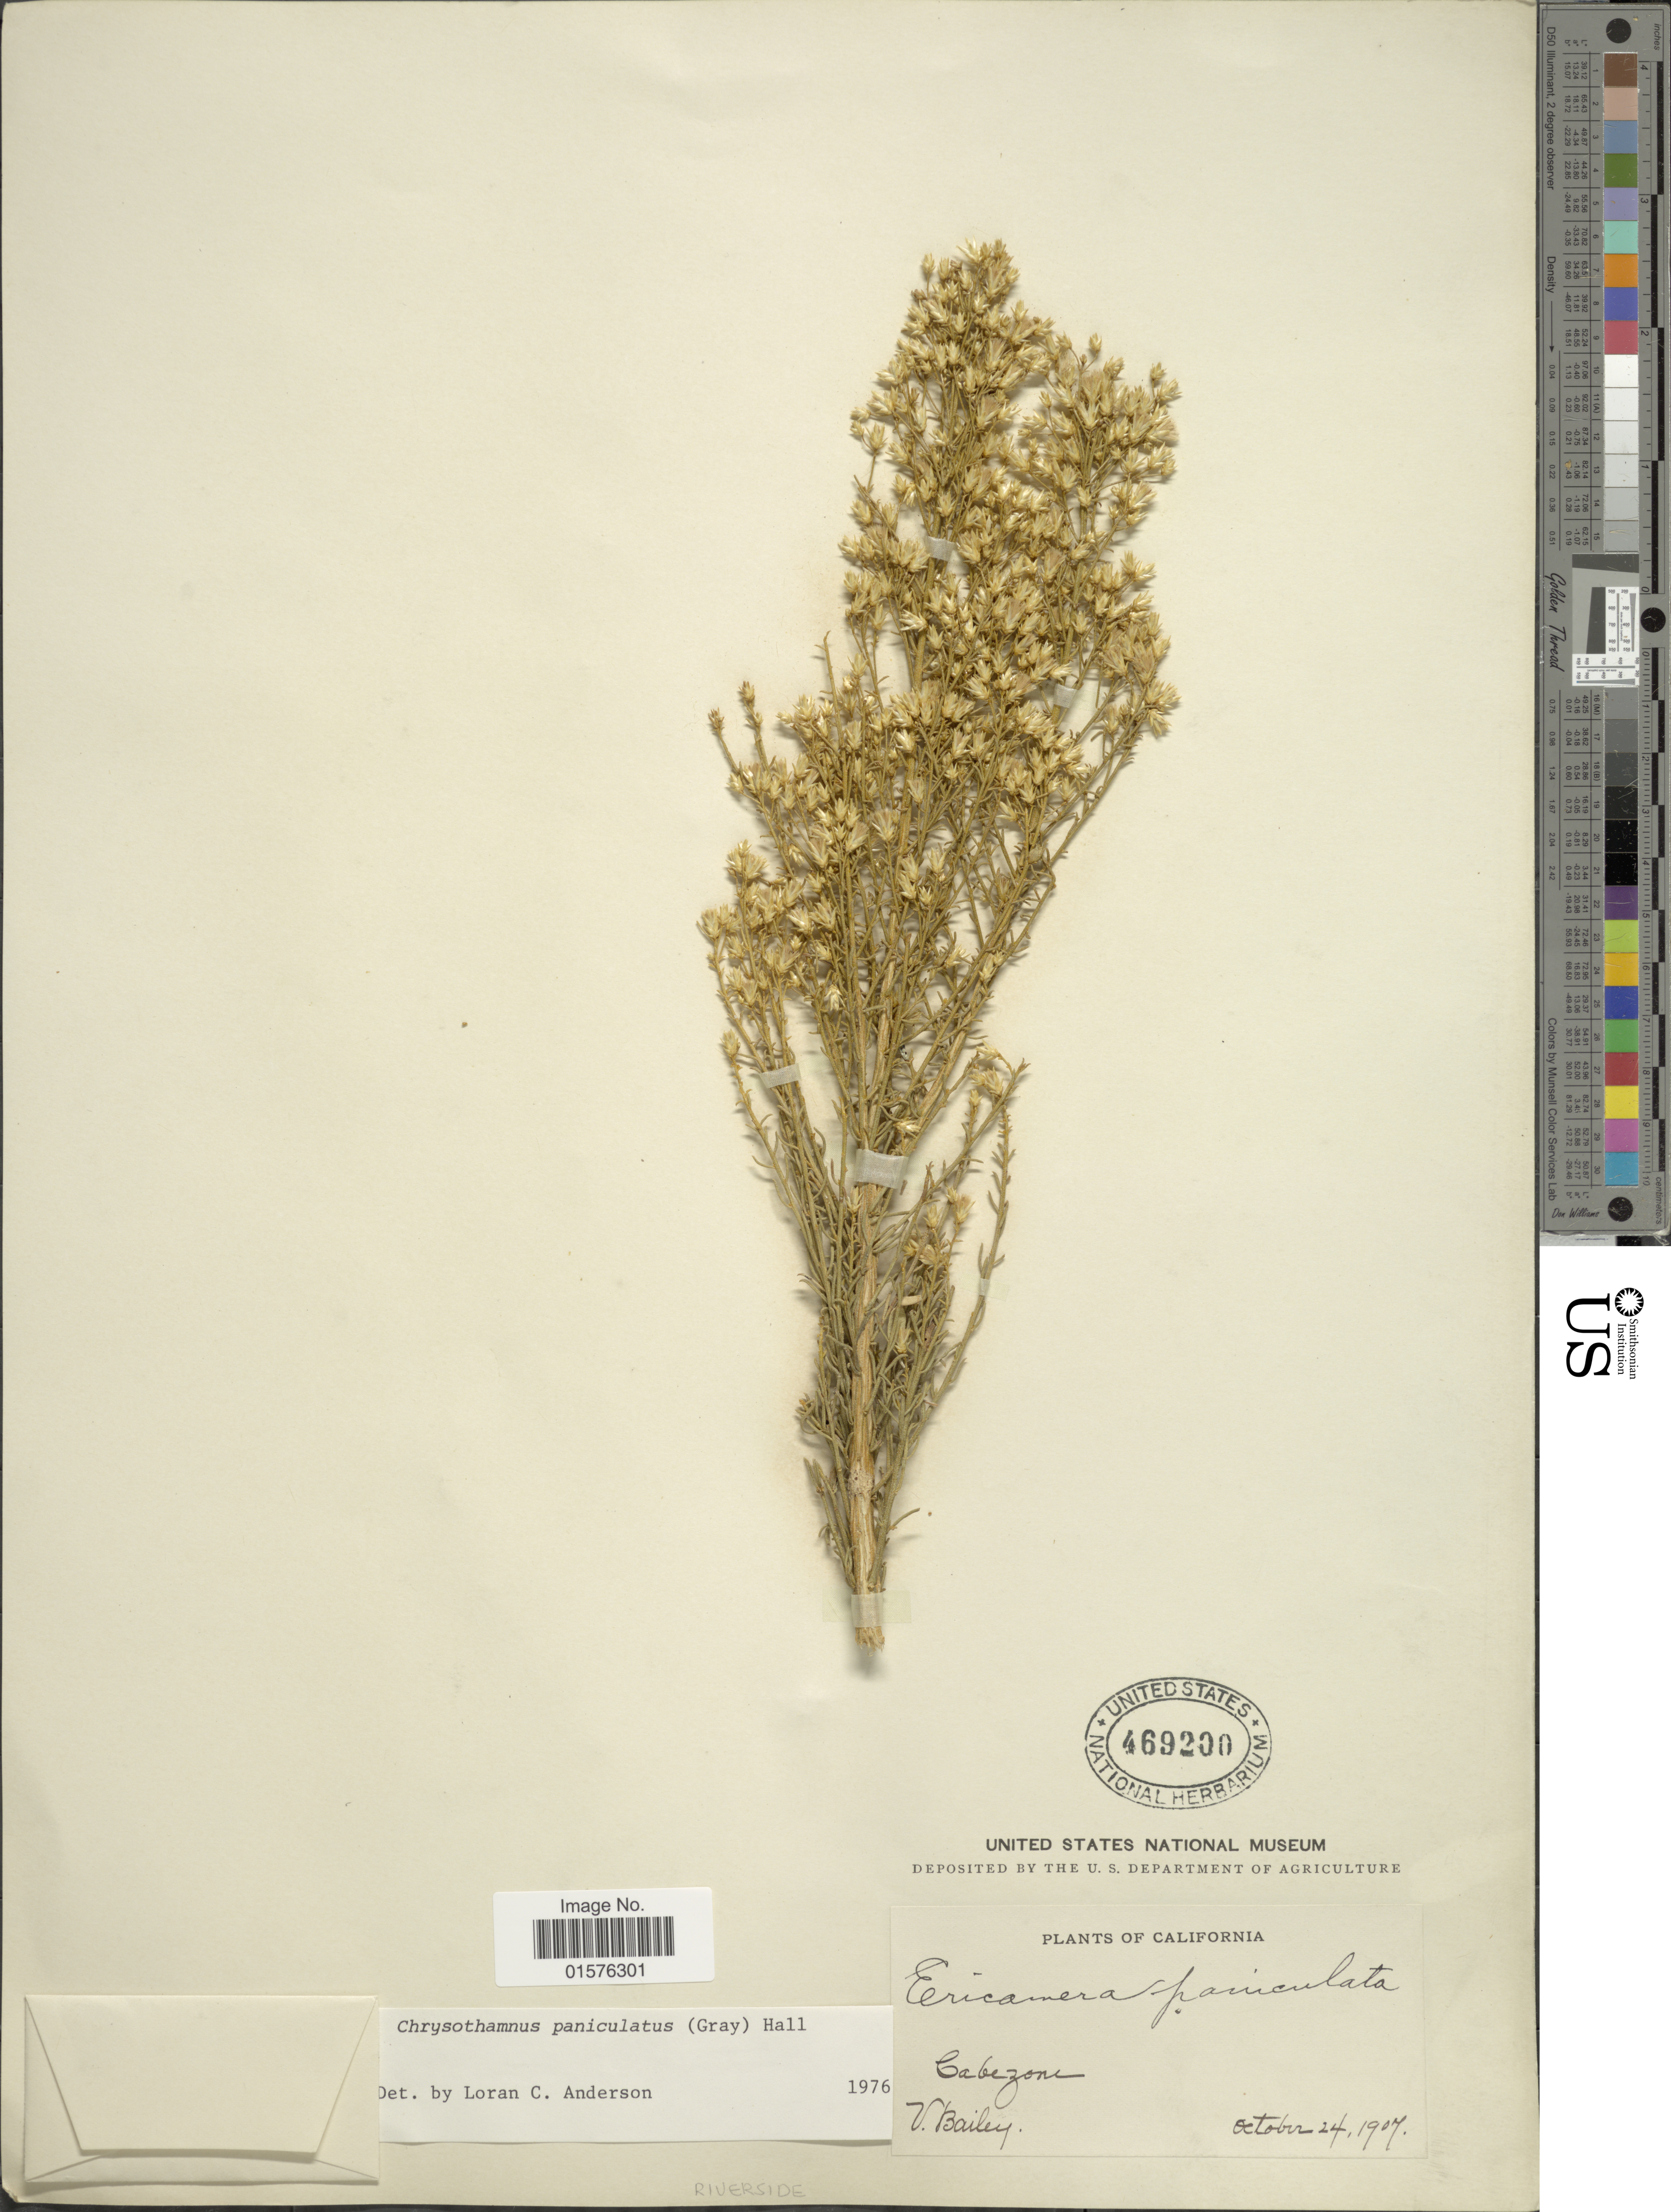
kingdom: Plantae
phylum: Tracheophyta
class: Magnoliopsida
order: Asterales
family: Asteraceae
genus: Ericameria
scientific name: Ericameria paniculata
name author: (A. Gray) Rydb.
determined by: Urbatsch, Lowell E., Curator (LSU), Louisiana State University (UNITED STATES)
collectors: V. Bailey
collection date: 1907-10-24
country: United States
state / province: California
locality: Cabezone.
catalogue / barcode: US 469200